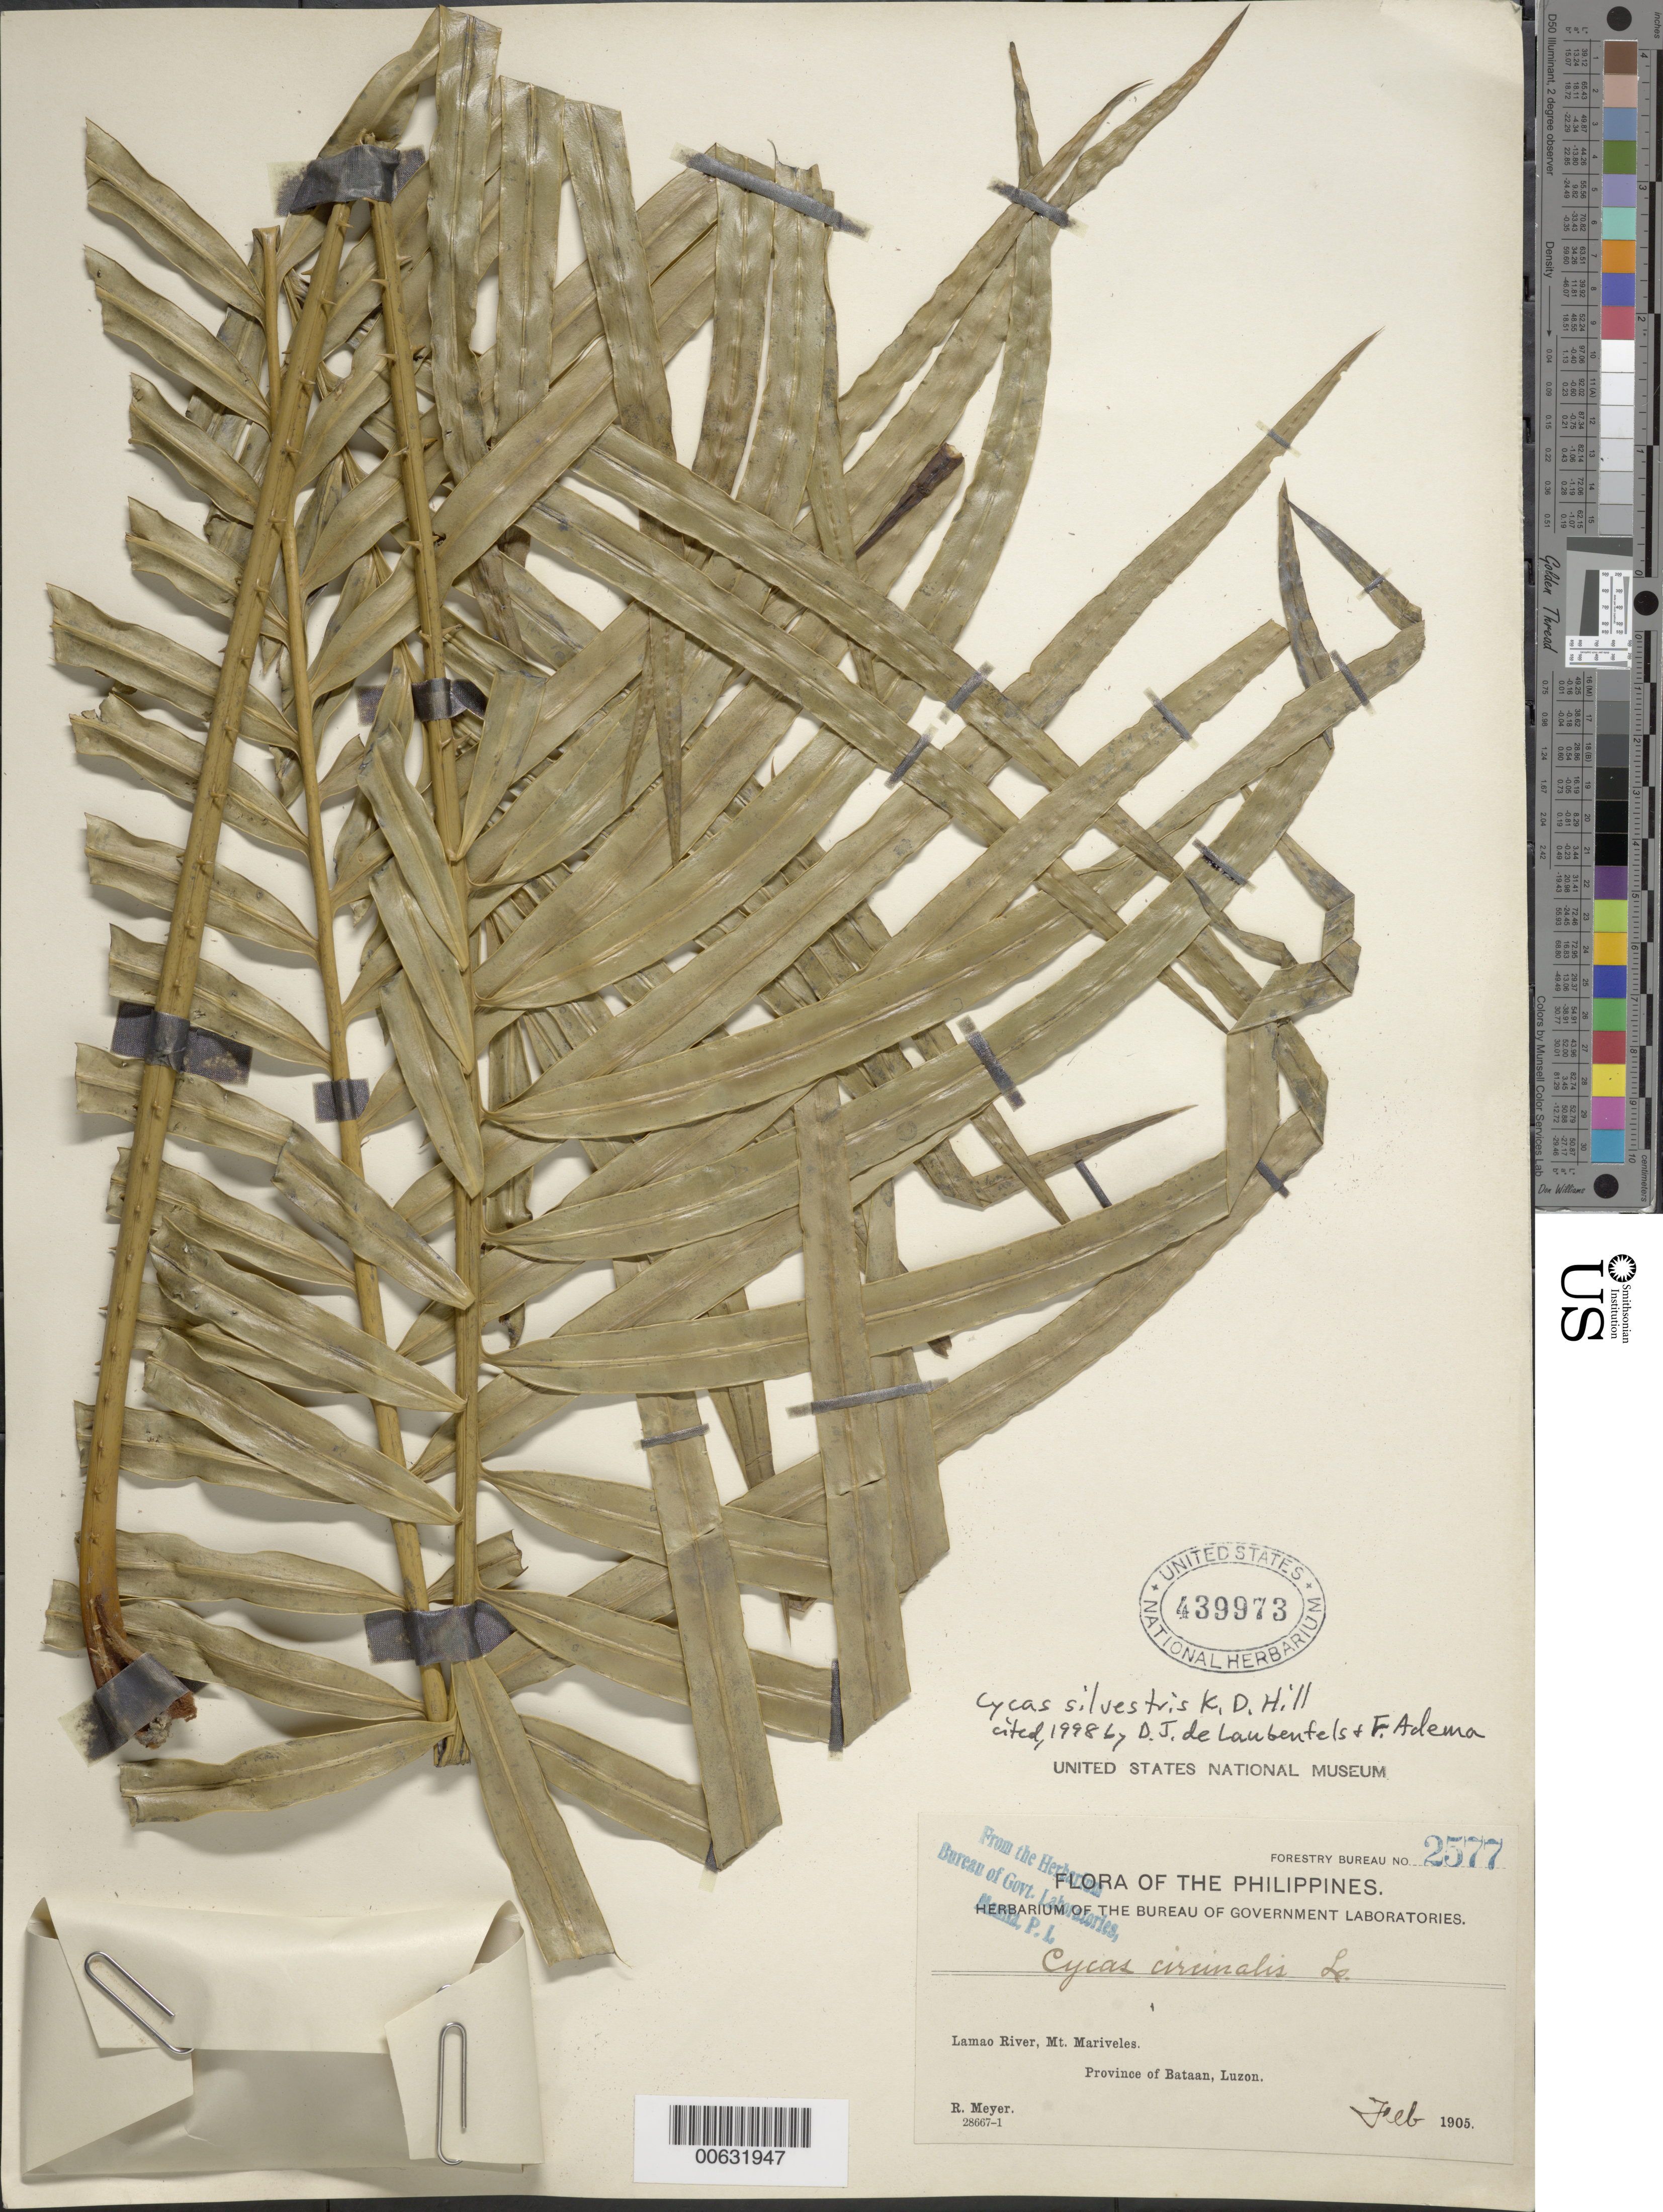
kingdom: Plantae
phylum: Tracheophyta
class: Cycadopsida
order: Cycadales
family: Cycadaceae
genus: Cycas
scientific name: Cycas silvestris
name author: K.D. Hill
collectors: R. Meyer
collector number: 2577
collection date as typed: Feb 1905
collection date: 1905-02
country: Philippines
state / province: Central Luzon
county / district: Bataan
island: Luzon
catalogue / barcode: US 439973